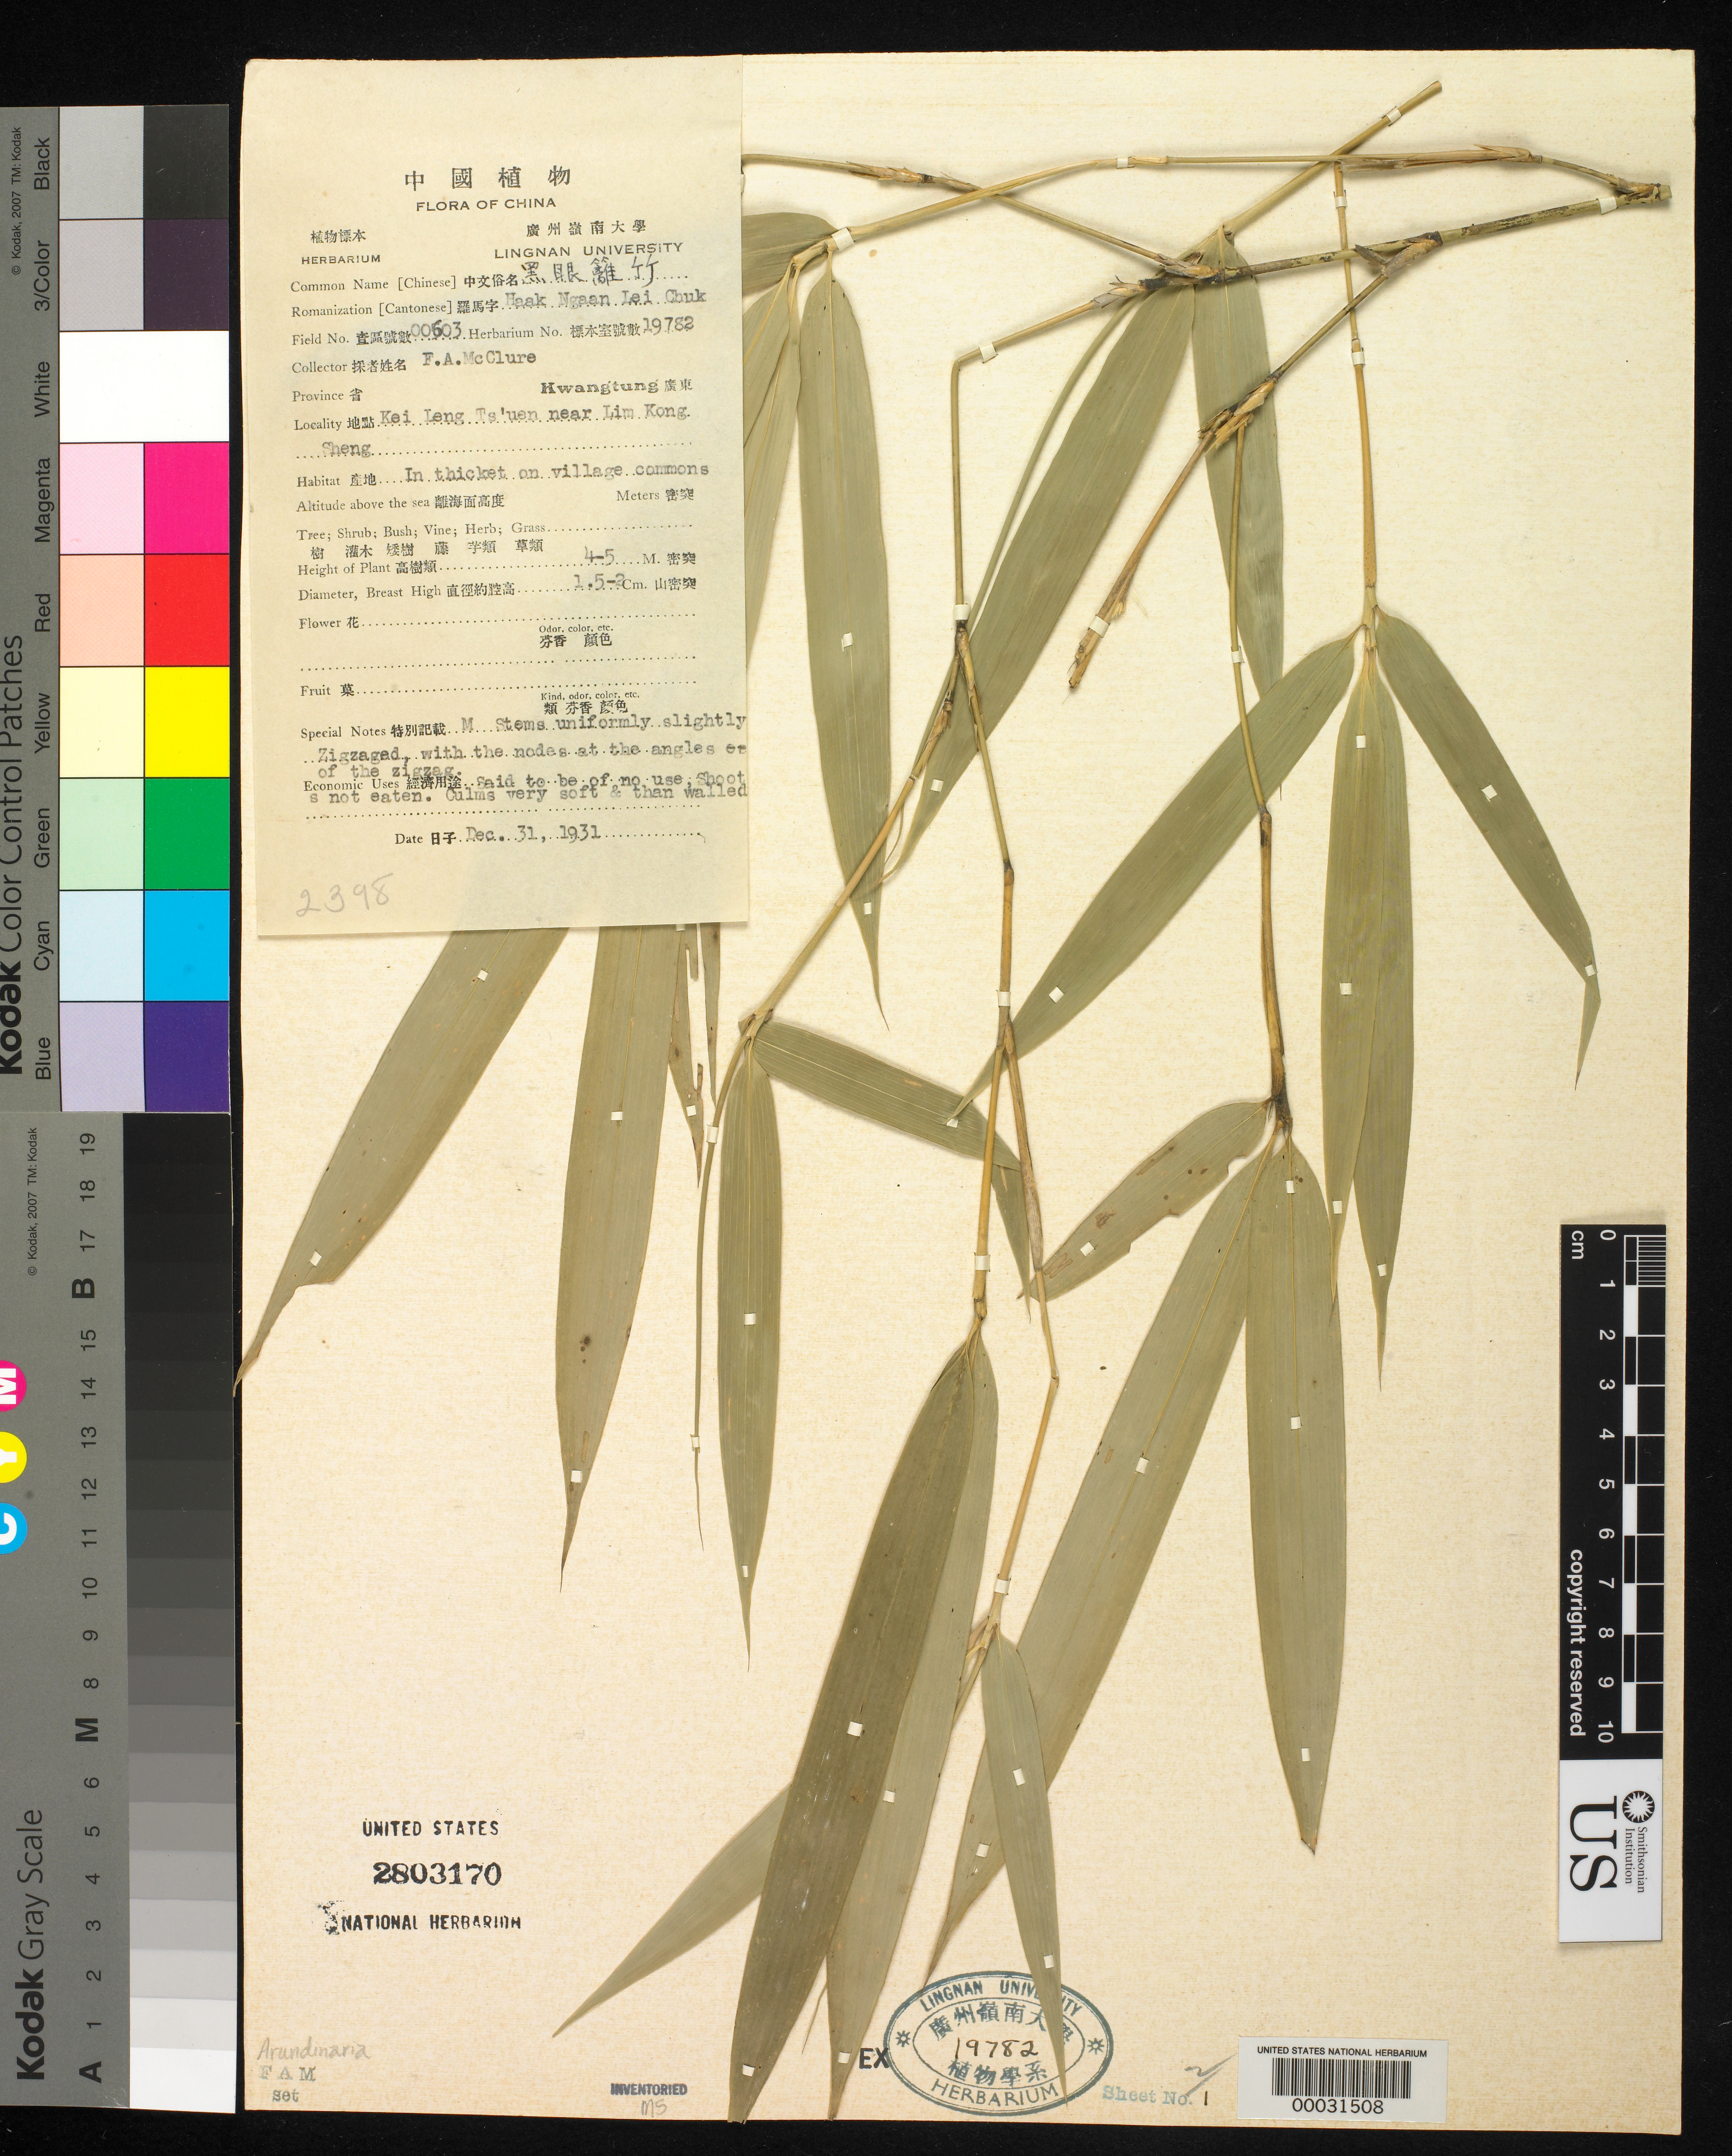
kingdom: Plantae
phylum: Tracheophyta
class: Liliopsida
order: Poales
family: Poaceae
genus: Arundinaria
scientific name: Arundinaria sp.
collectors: F. A. McClure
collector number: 603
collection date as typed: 31 Dec 1931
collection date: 1931-12-31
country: China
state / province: Jiangxi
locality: Kei leng ts'uen, lim kong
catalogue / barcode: US 2803170